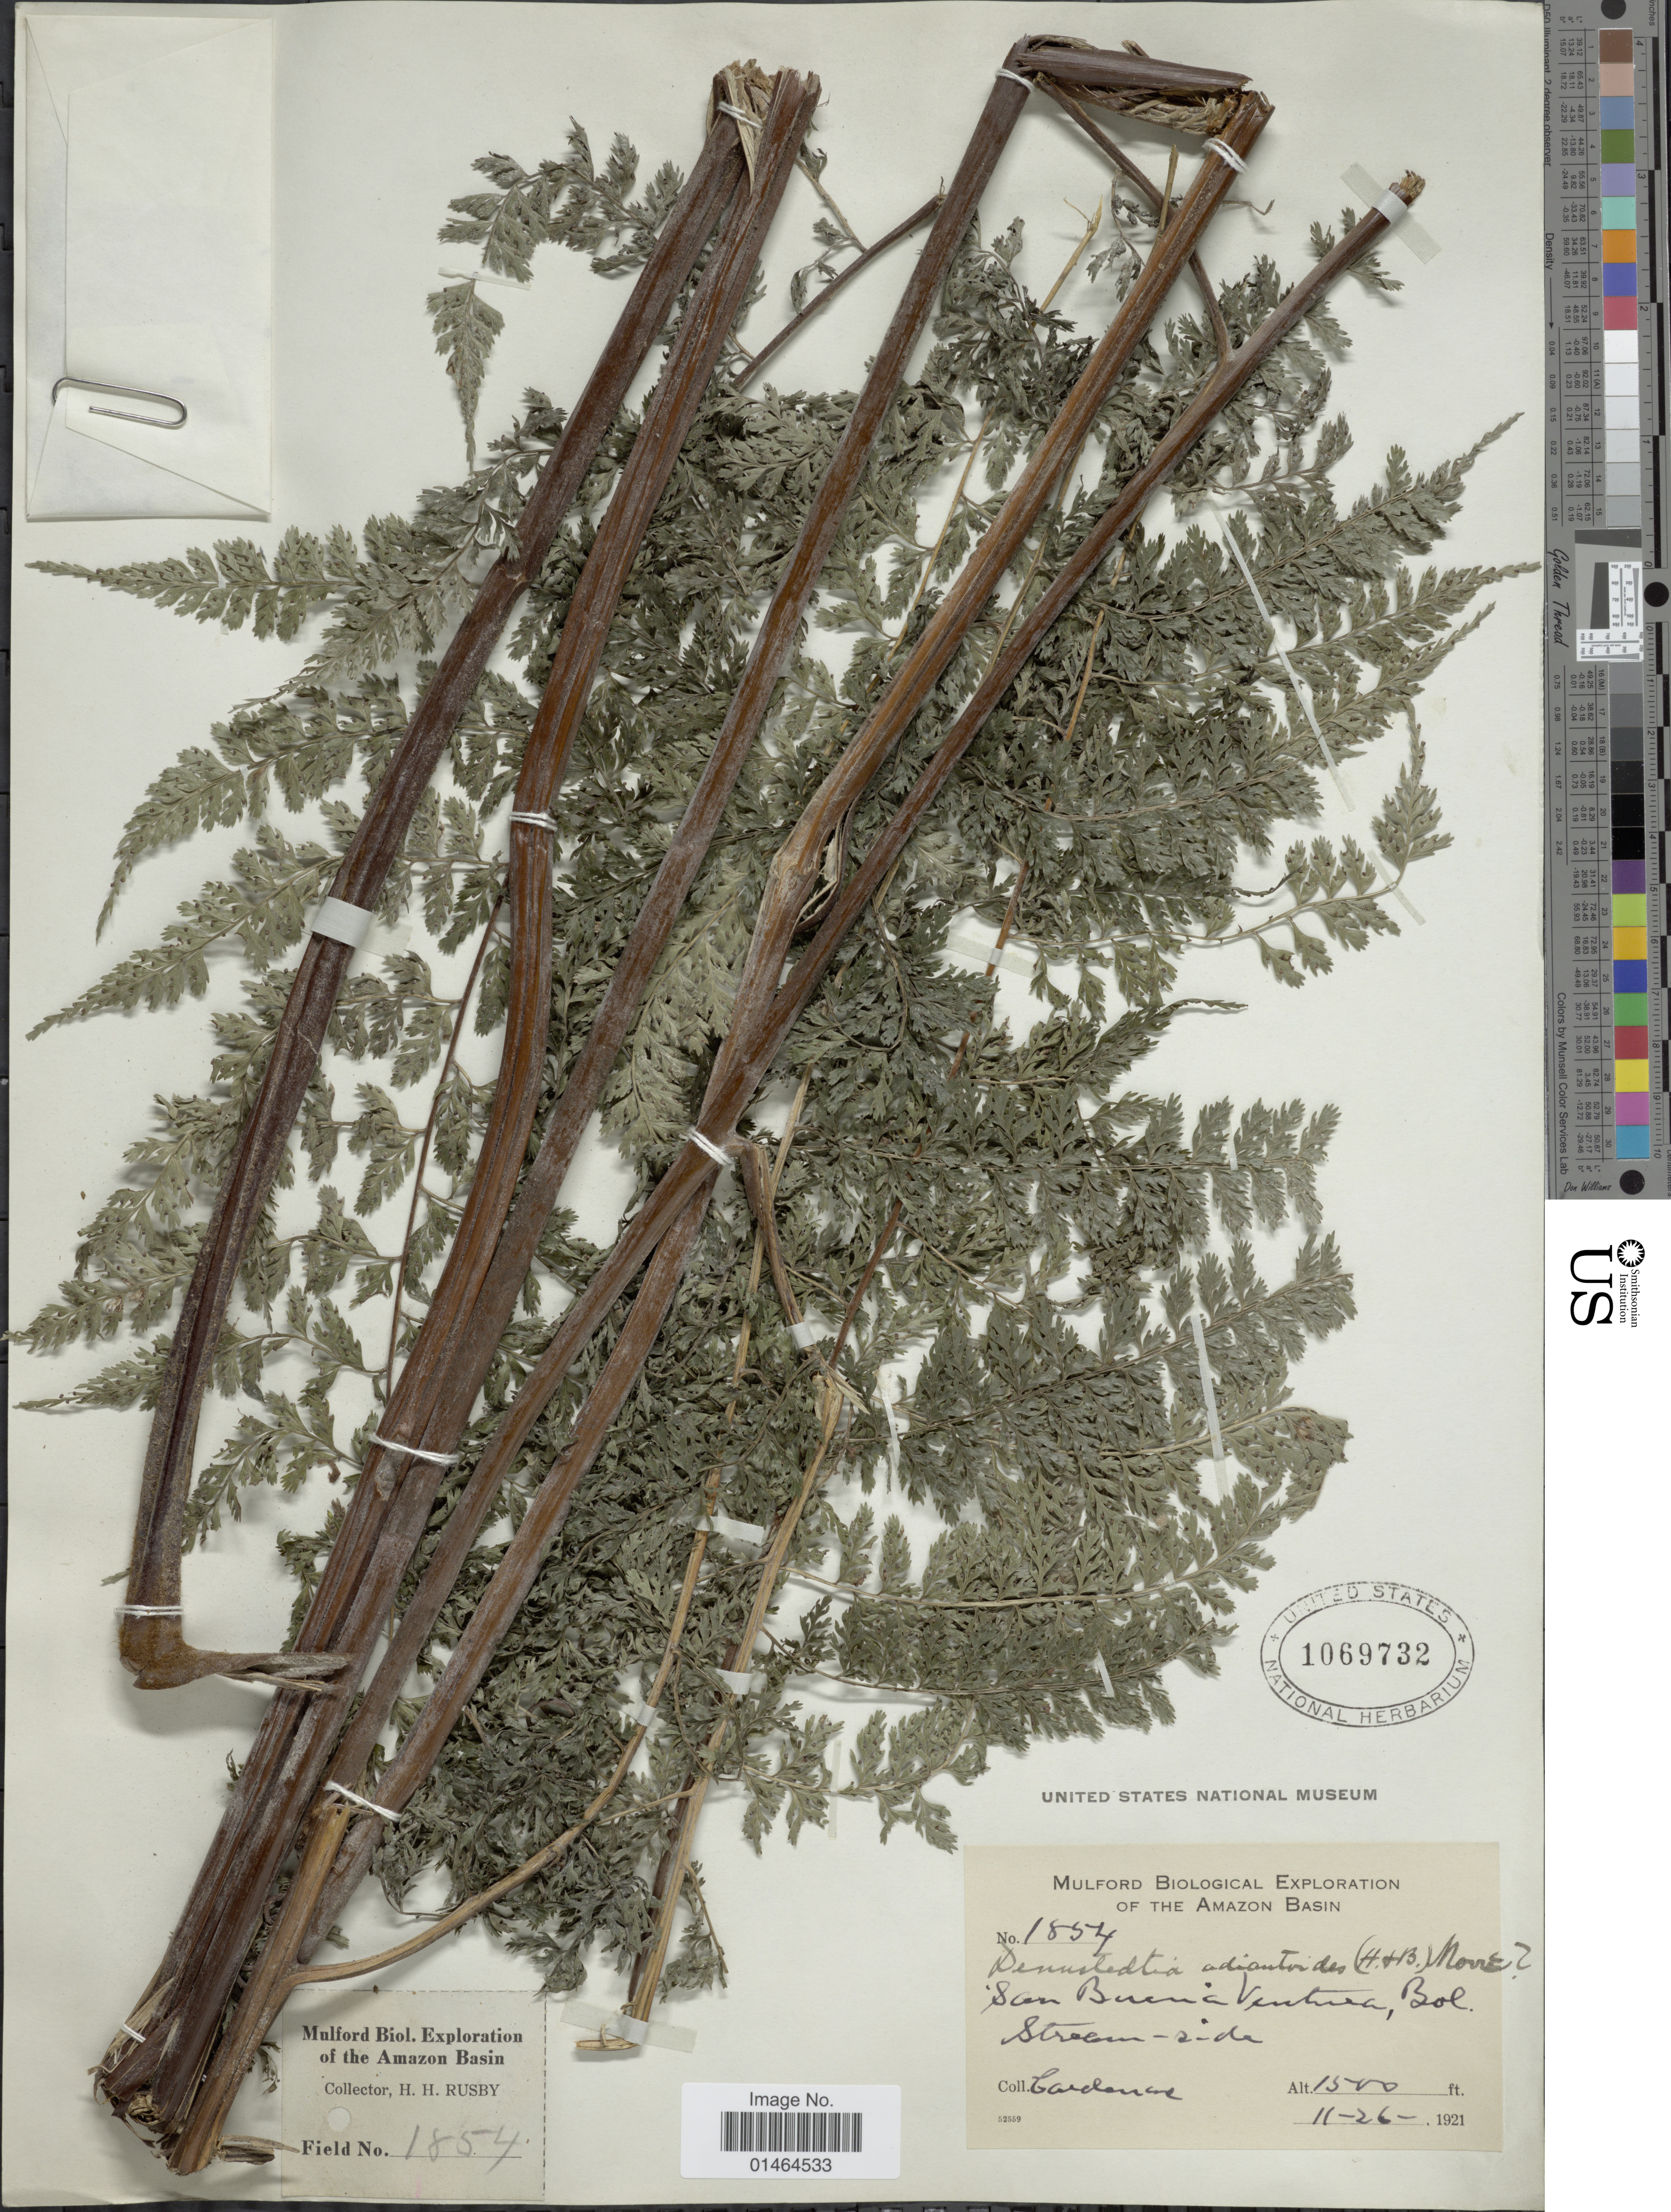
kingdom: Plantae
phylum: Tracheophyta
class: Polypodiopsida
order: Polypodiales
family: Dennstaedtiaceae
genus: Dennstaedtia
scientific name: Dennstaedtia bipinnata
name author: (Cav.) Maxon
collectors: M. Cárdenas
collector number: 1854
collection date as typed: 11-26-1921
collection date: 1921-11-26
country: Bolivia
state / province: La Paz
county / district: Iturralde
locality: San Buena Ventura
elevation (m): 457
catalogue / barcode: US 1069734